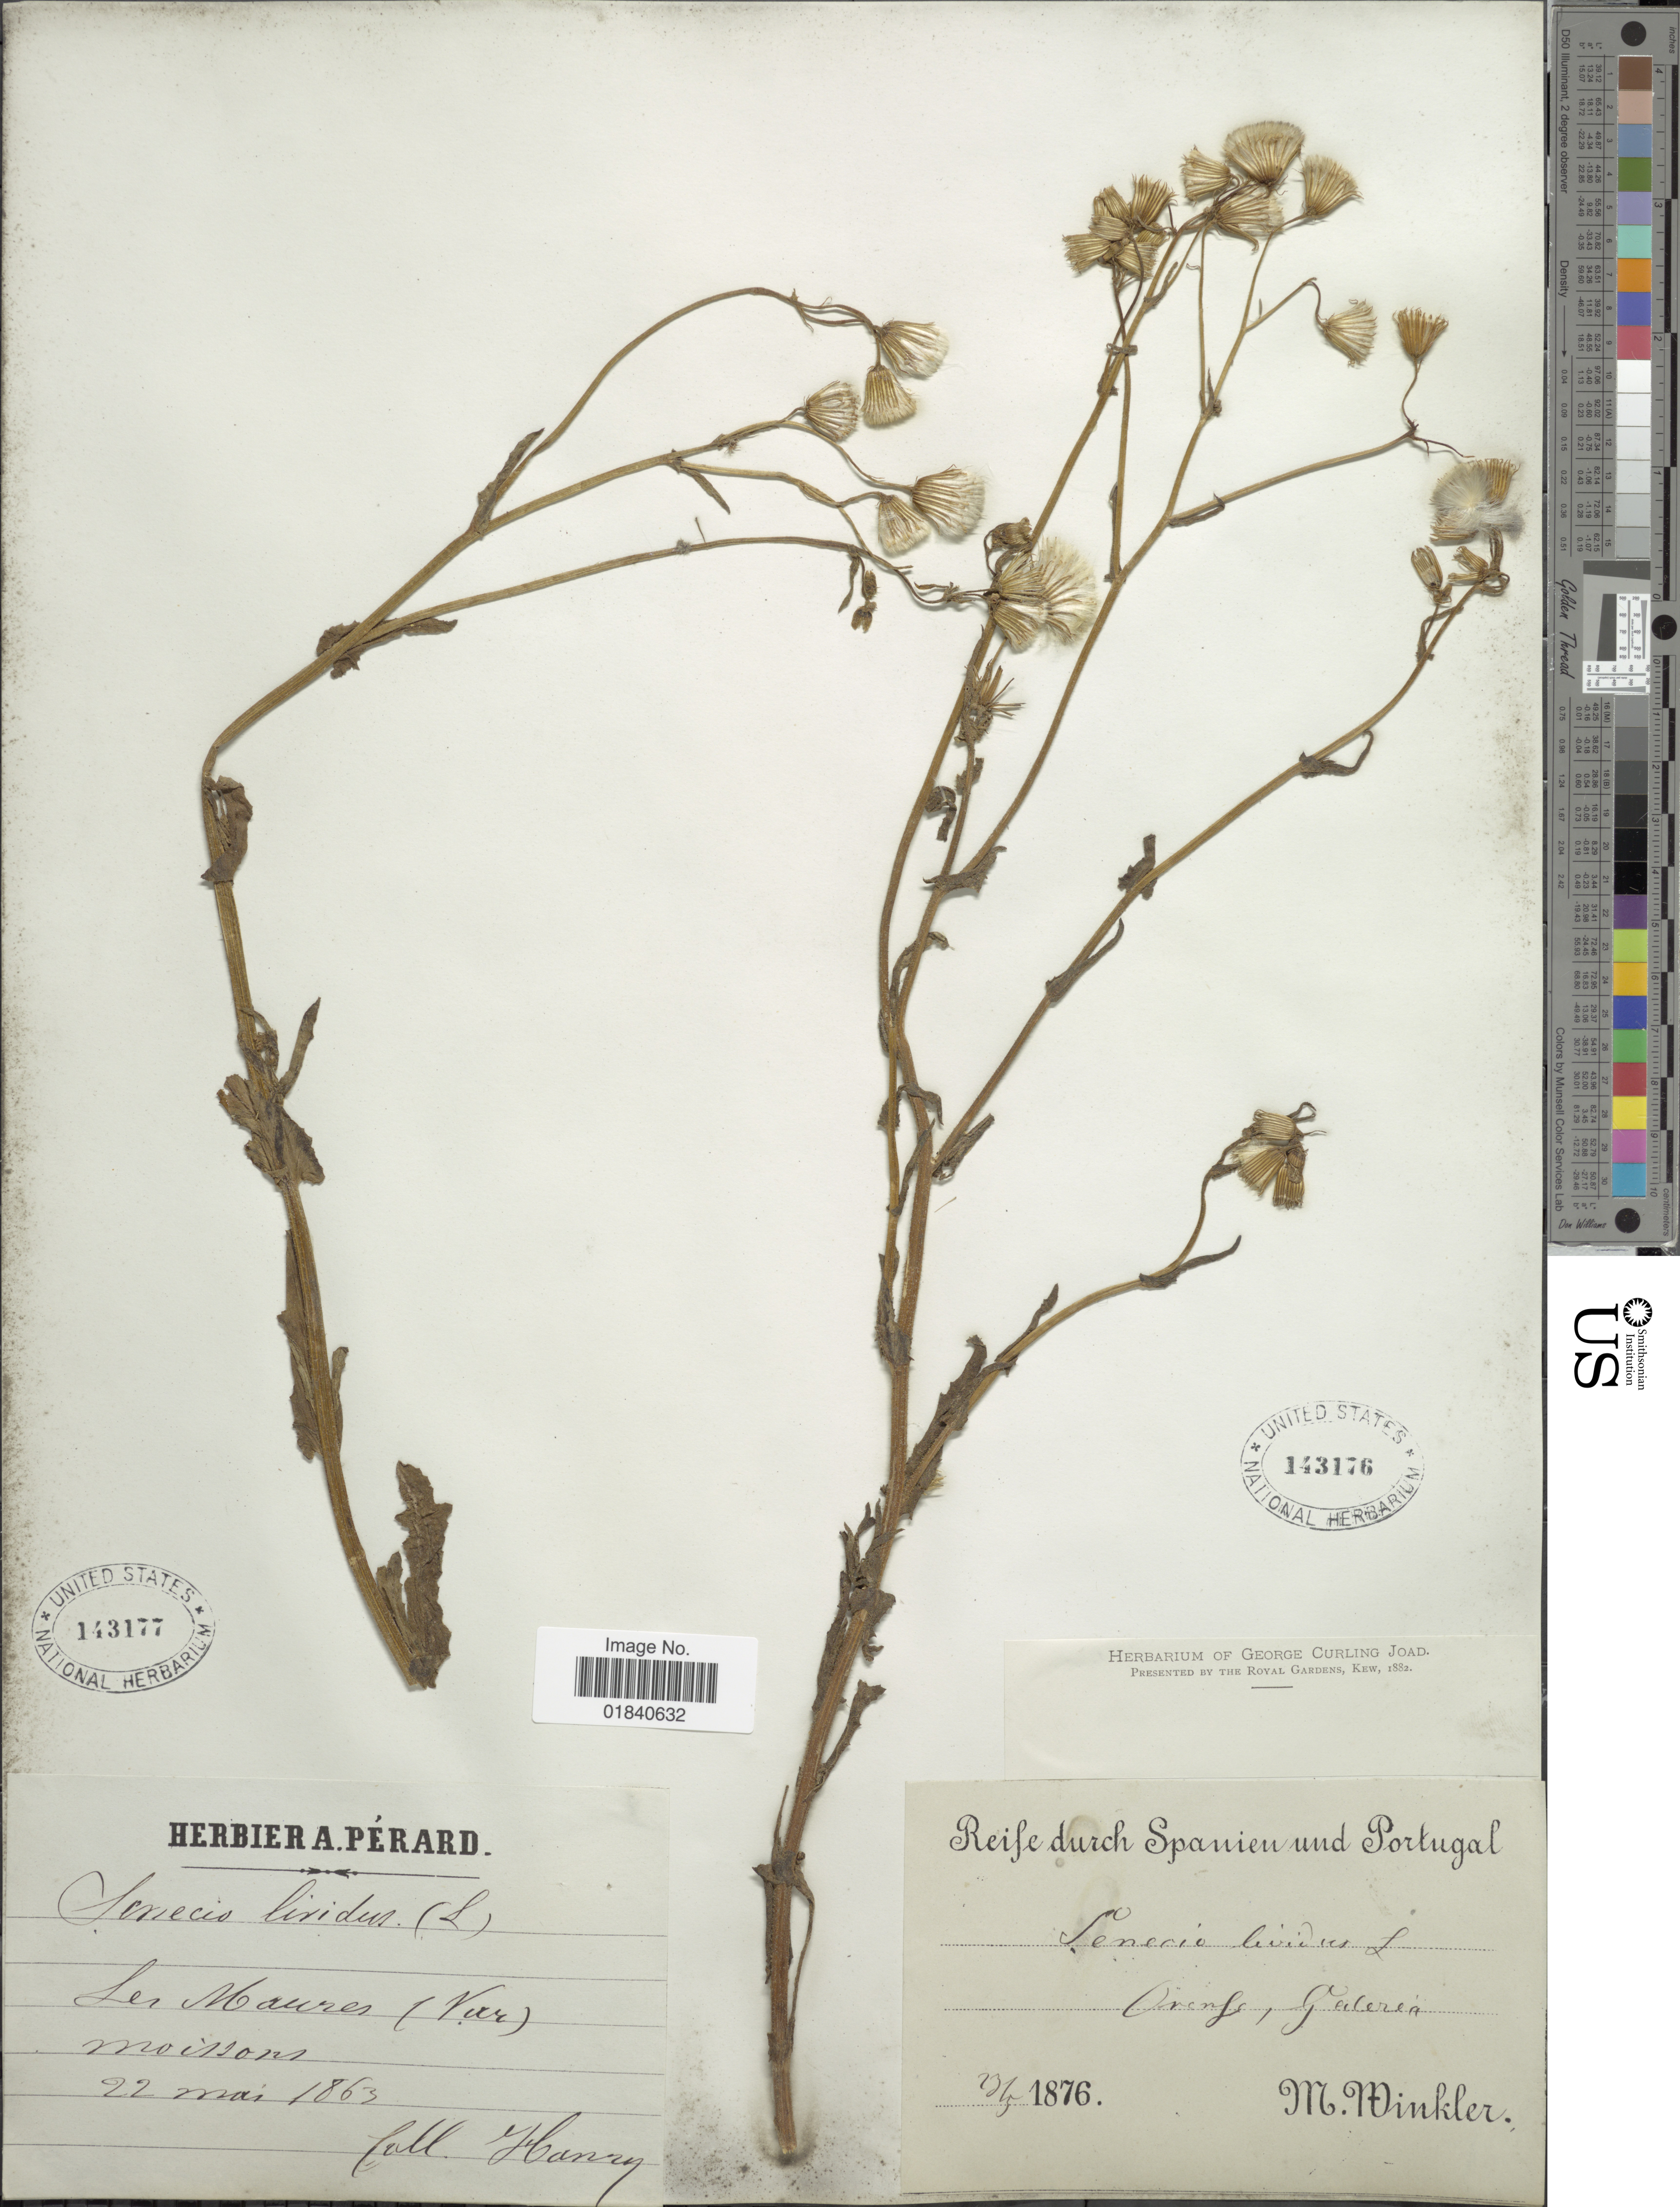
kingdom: Plantae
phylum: Tracheophyta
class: Magnoliopsida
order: Asterales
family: Asteraceae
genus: Senecio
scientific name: Senecio lividus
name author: L.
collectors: -. Hanry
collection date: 1863-05-22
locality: Les Maures (Var) moissons [interpreted]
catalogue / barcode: US 143177-2